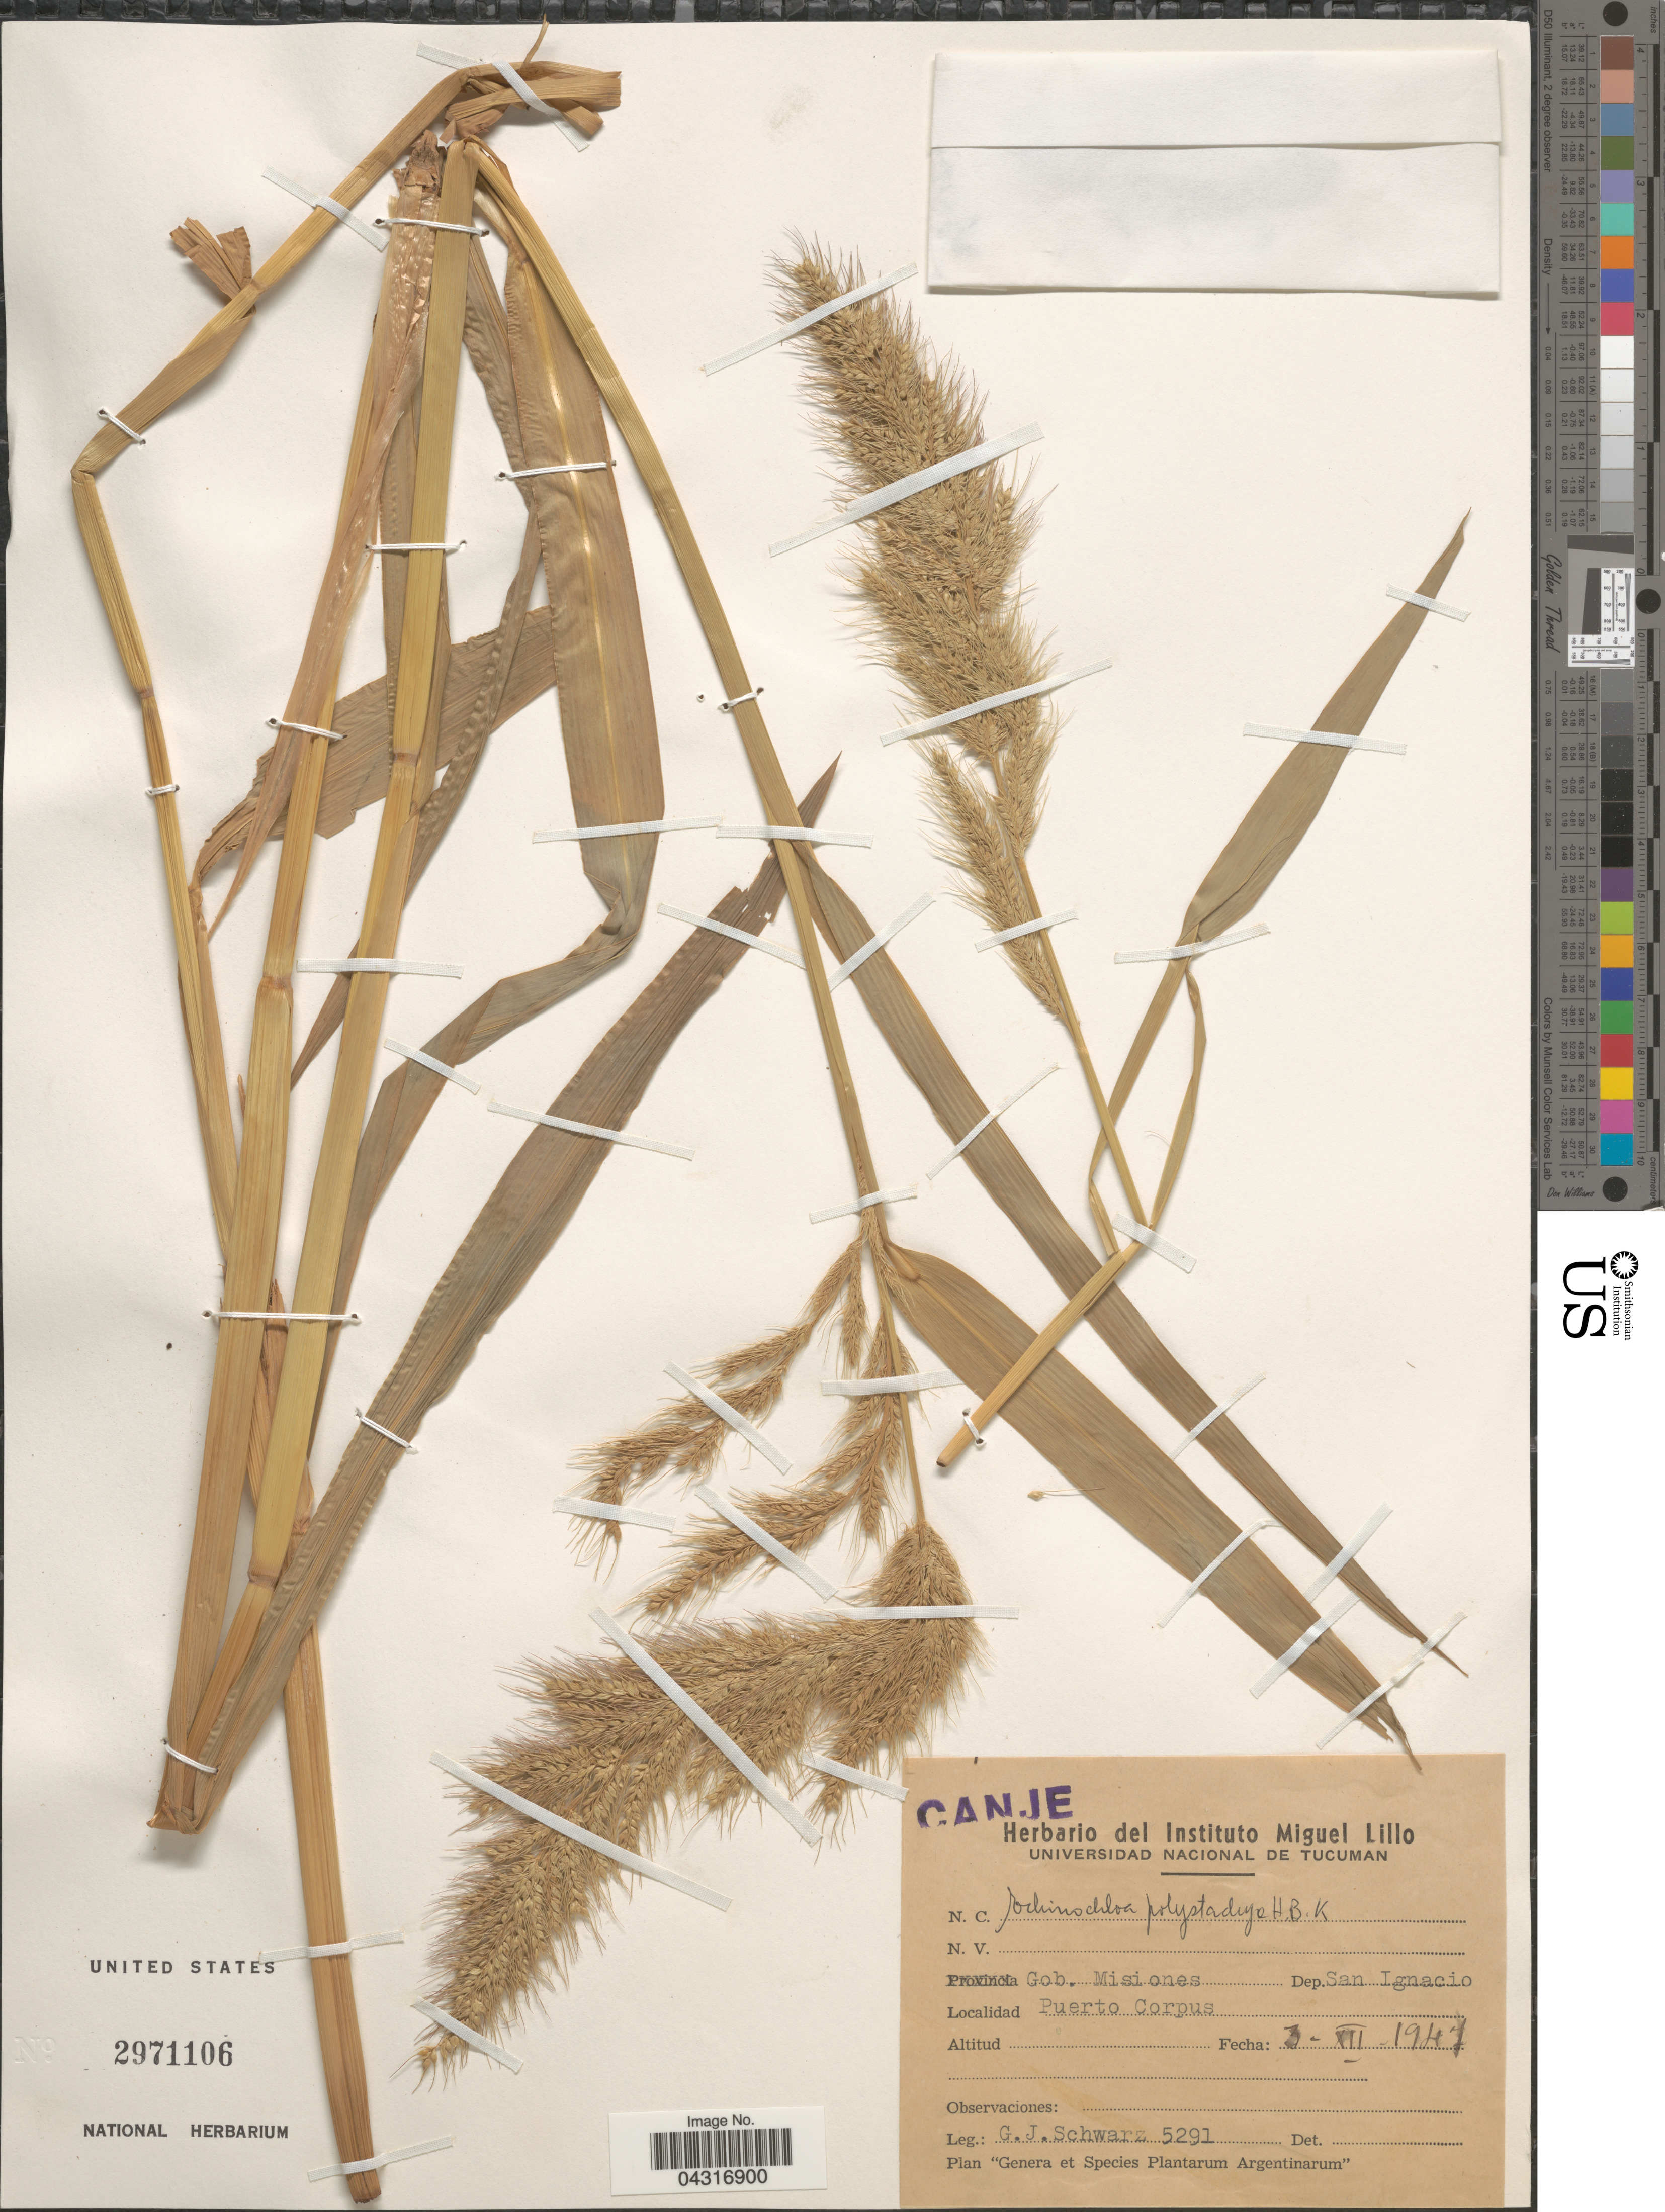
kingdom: Plantae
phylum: Tracheophyta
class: Liliopsida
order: Poales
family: Poaceae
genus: Echinochloa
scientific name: Echinochloa polystachya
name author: (Kunth) Hitchc.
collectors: G. J. Schwarz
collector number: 5291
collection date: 1947-12-03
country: Argentina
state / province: Misiones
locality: Gob. Misiones. Dep. San Ignacio. Puerto Corpus.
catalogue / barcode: US 2971106